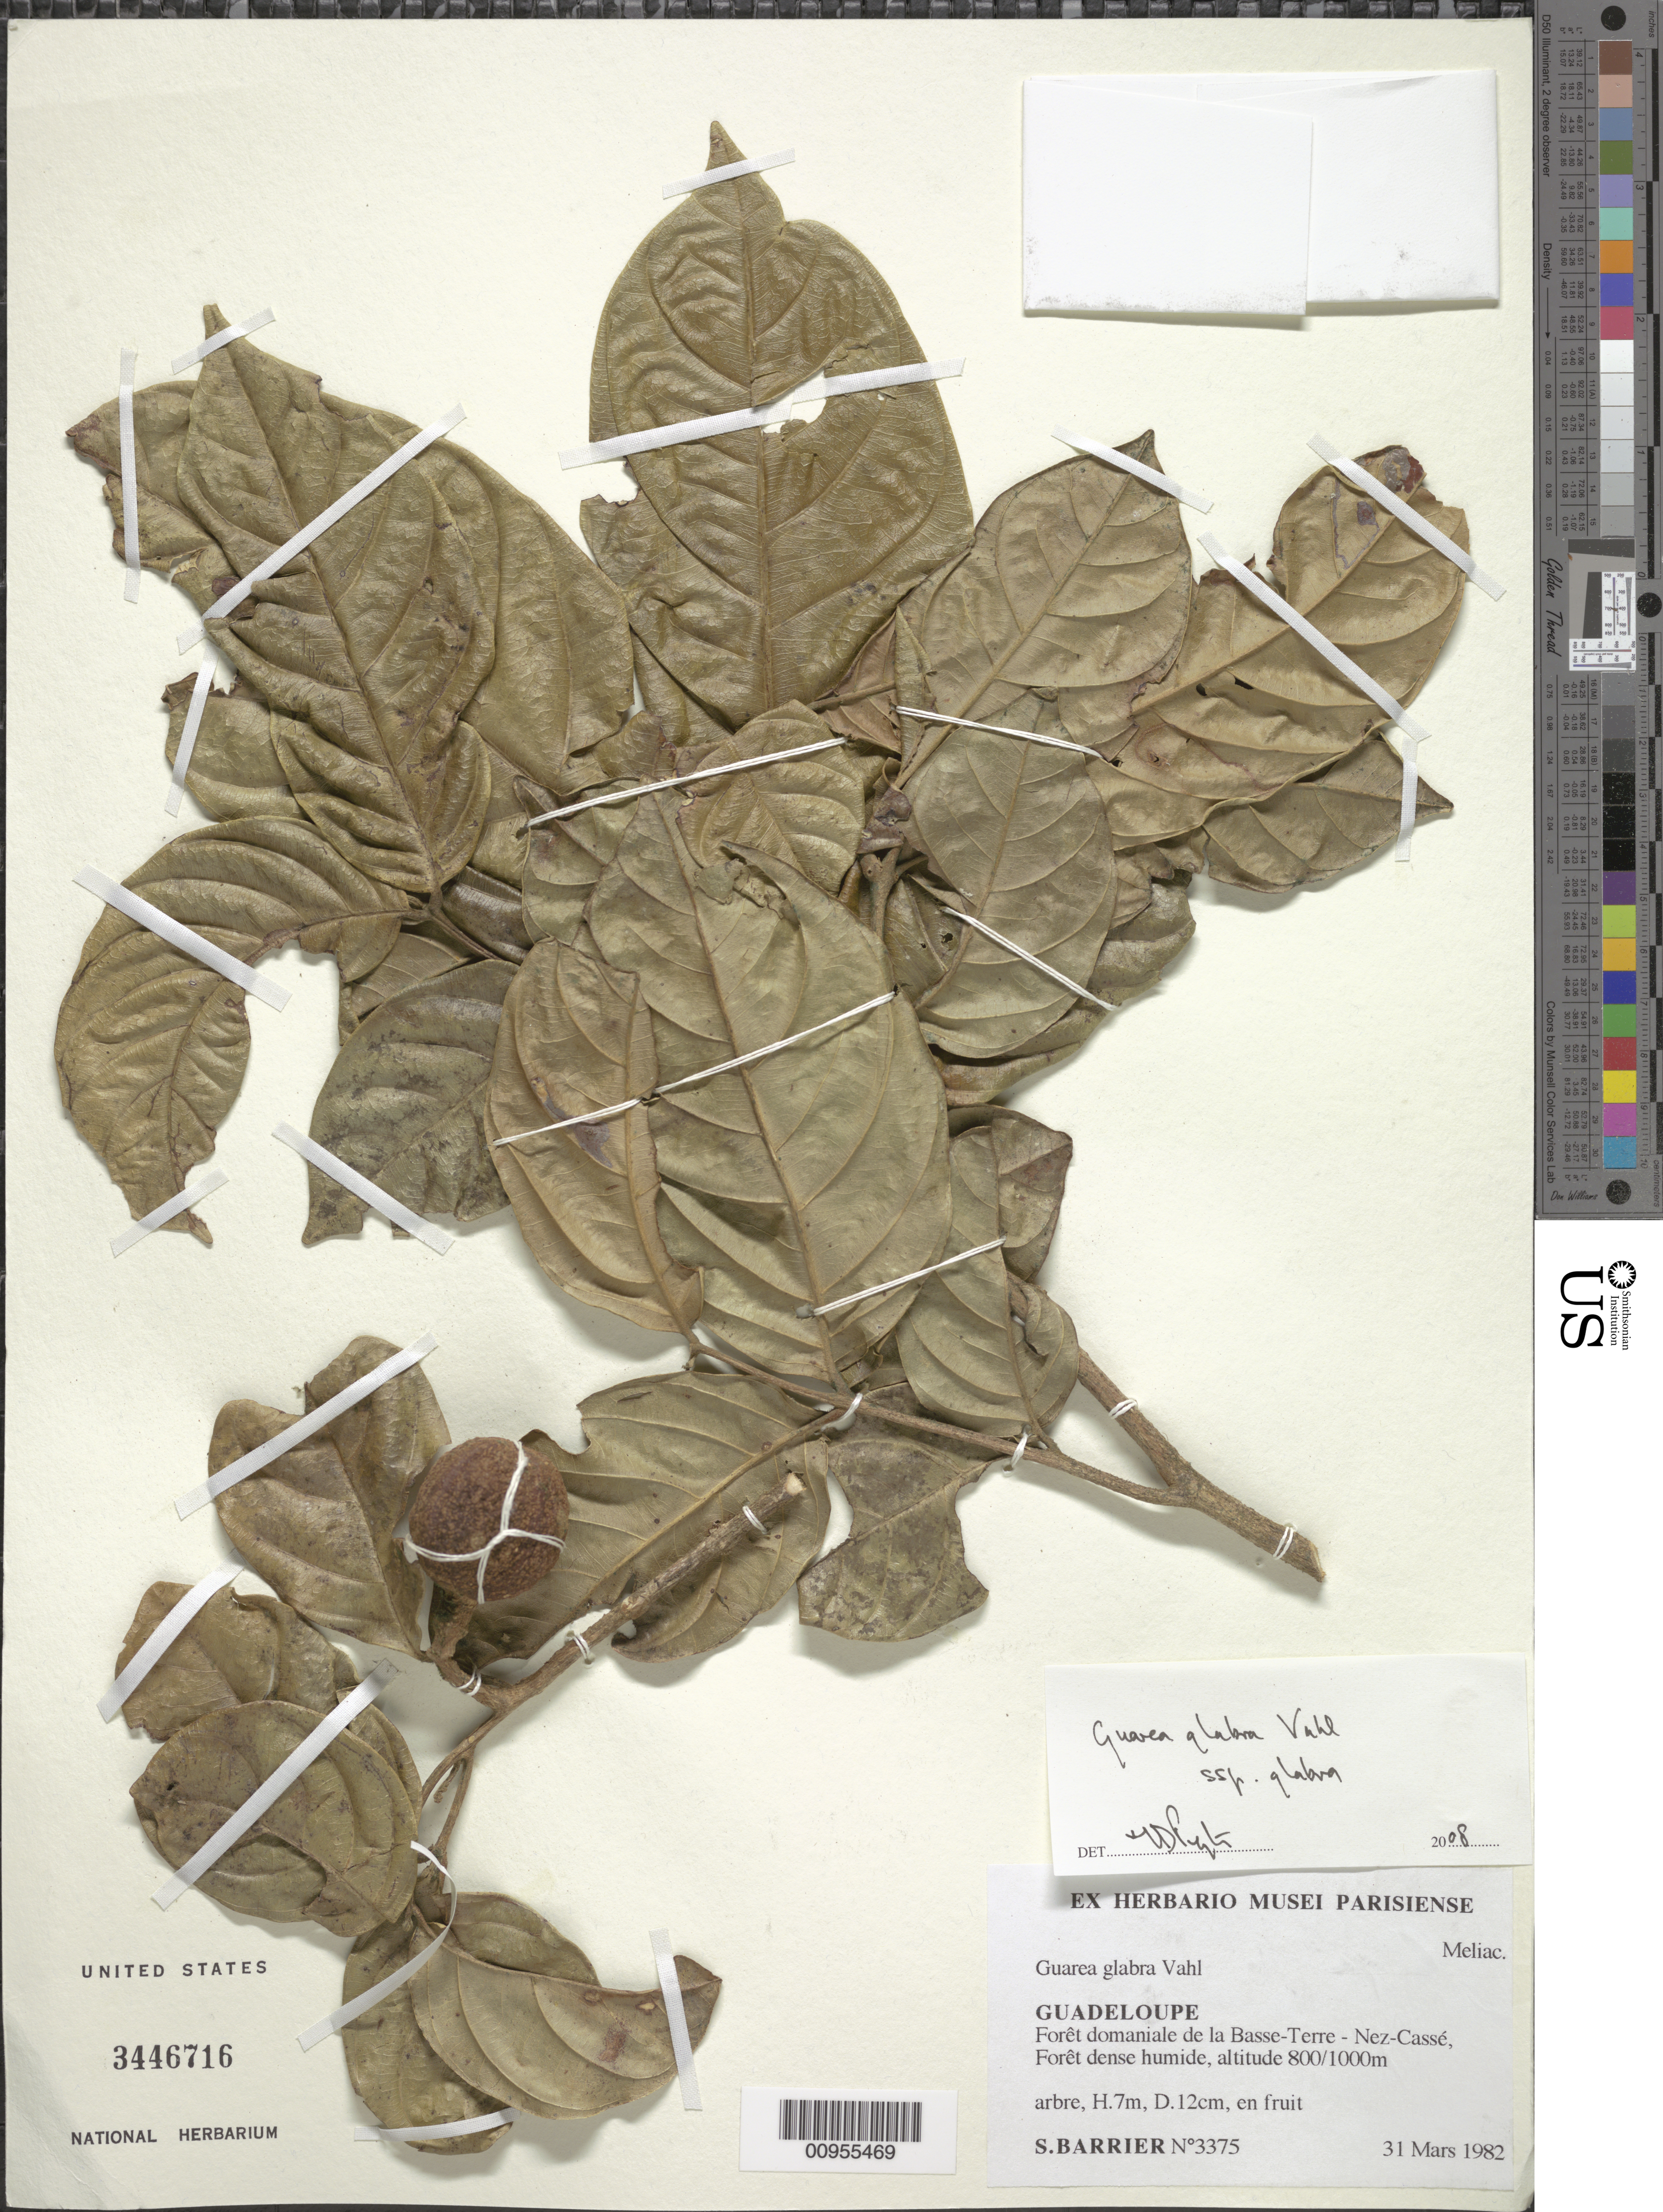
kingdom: Plantae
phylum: Tracheophyta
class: Magnoliopsida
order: Sapindales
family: Meliaceae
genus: Guarea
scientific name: Guarea glabra subsp. glabra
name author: Vahl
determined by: Pennington, T. D., (K)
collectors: S. Barrier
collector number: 3375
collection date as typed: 31 Mar 1982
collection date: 1982-03-31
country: Guadeloupe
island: Basse Terre [Guadeloupe]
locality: Forêt domaniale de la Basse-Terre - Nez-Cassé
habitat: Forêt dense humide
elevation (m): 800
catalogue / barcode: US 3446716